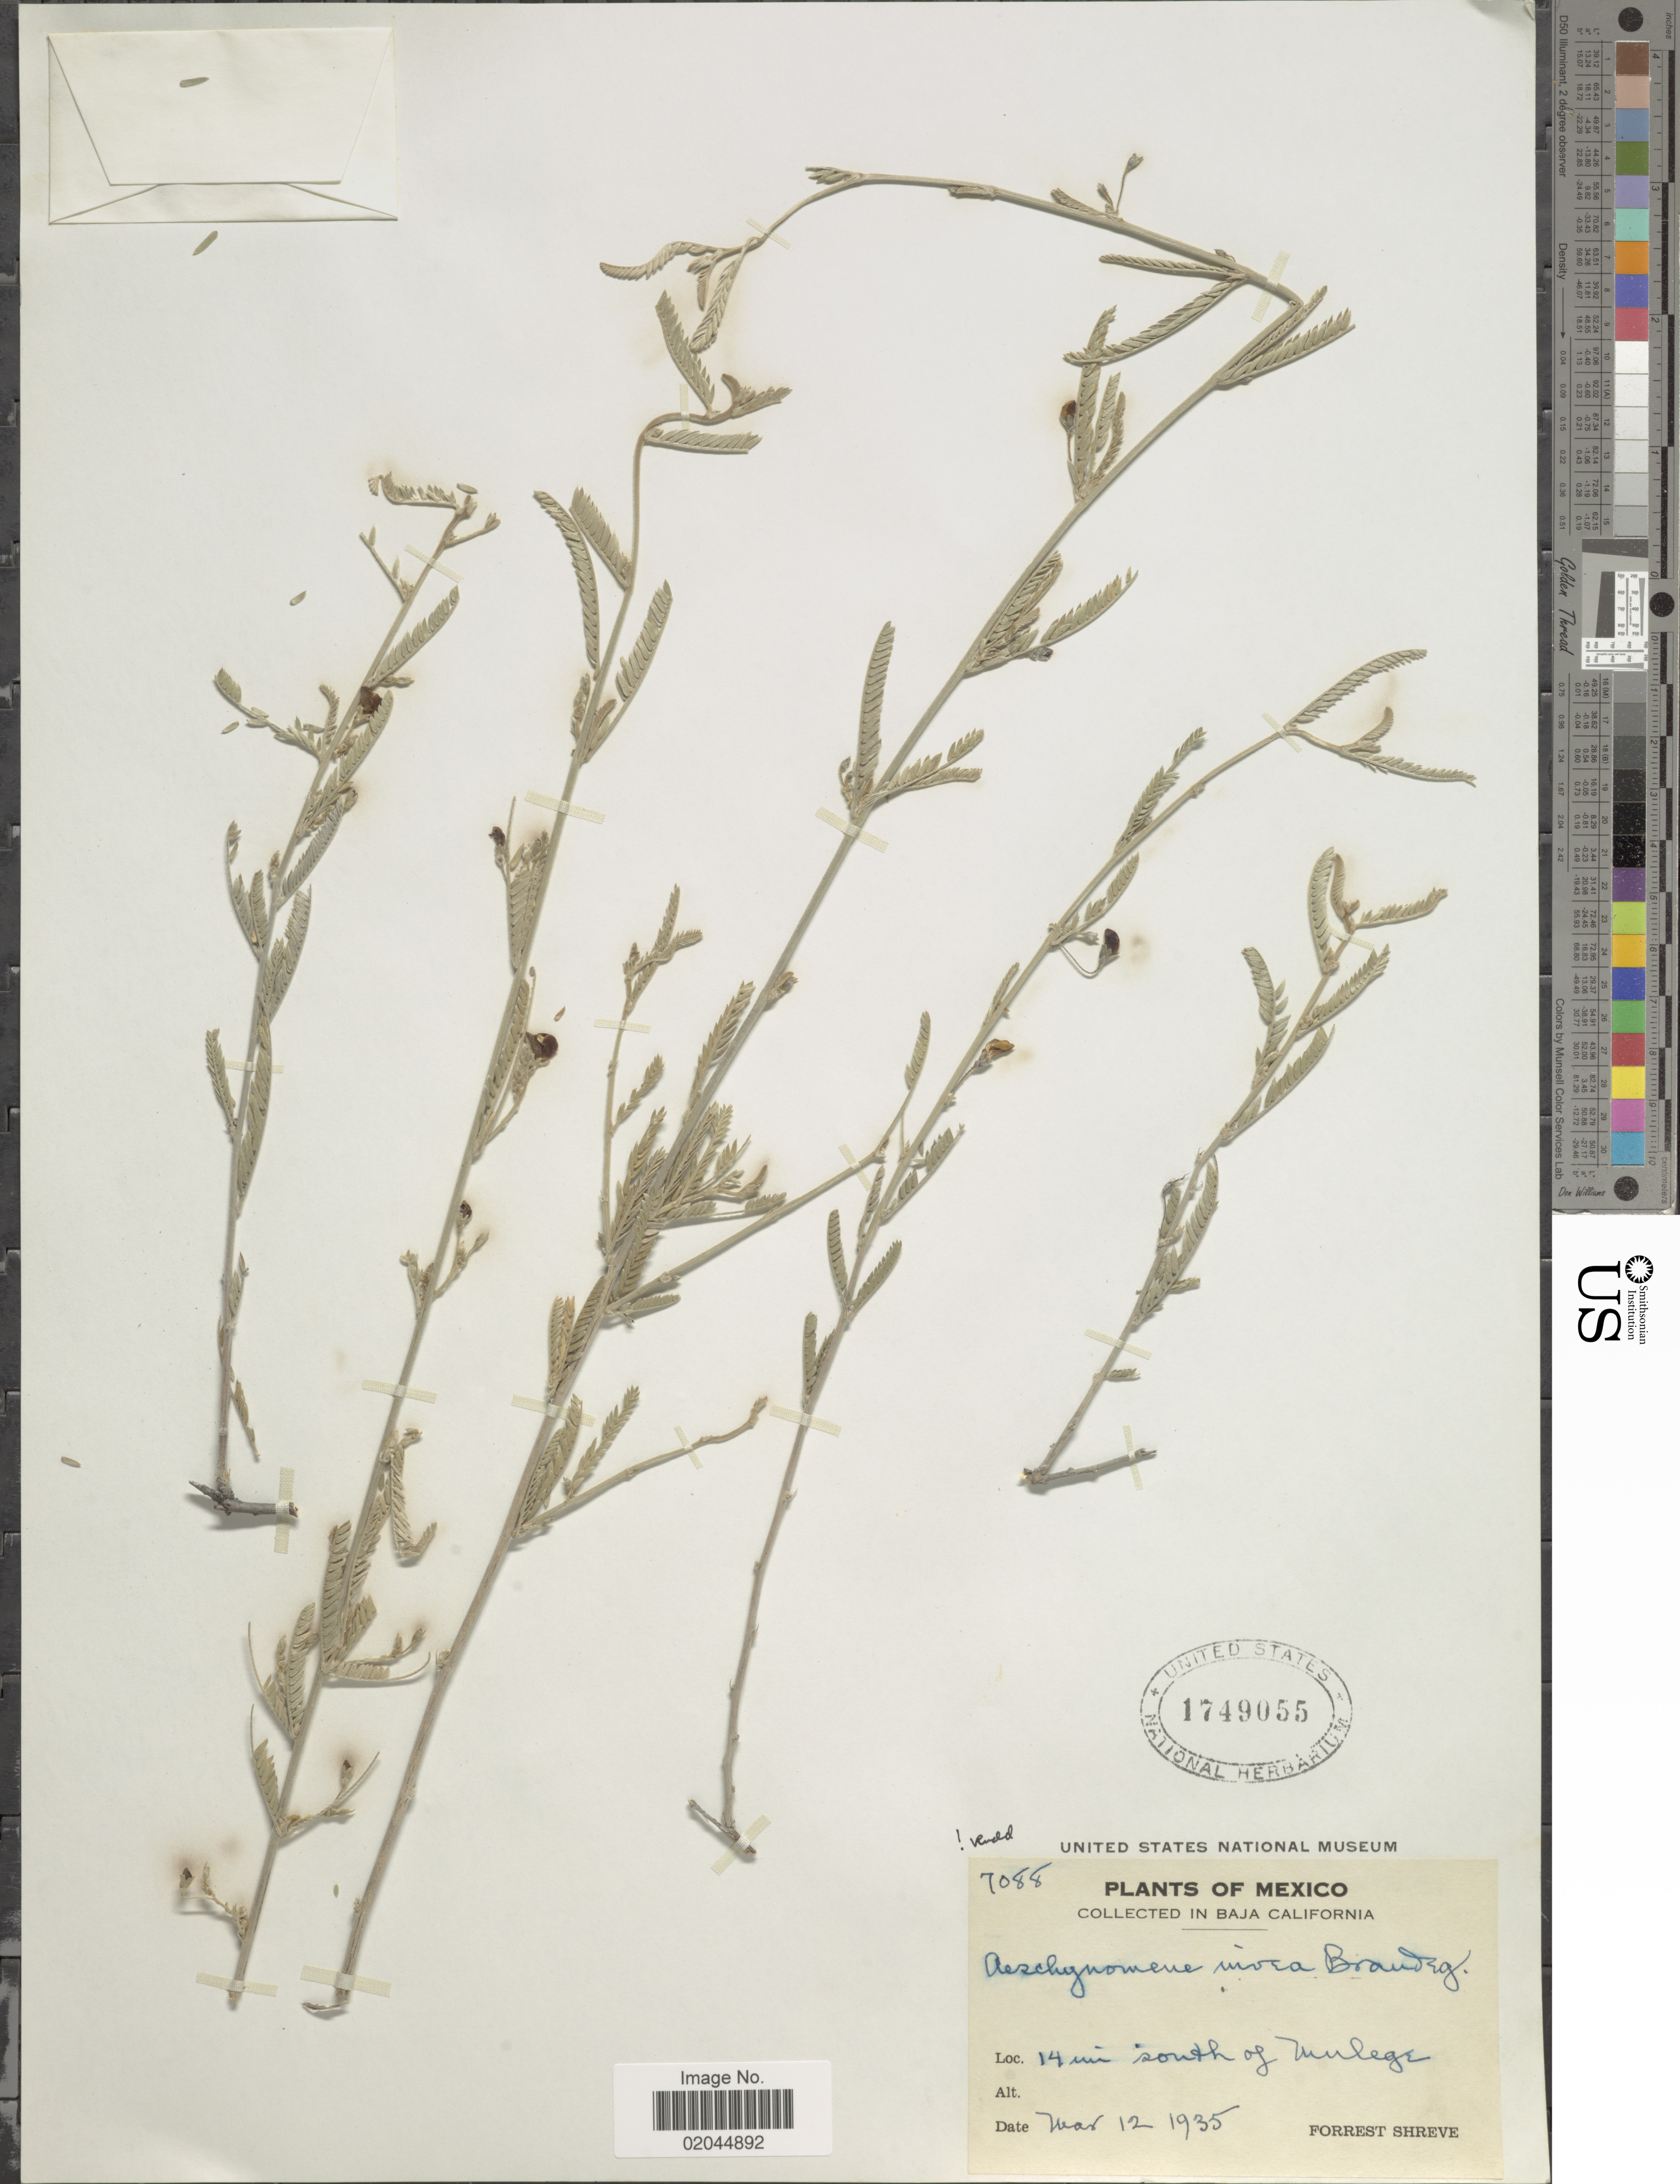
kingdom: Plantae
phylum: Tracheophyta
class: Magnoliopsida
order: Fabales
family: Fabaceae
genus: Aeschynomene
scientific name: Aeschynomene nivea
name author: Brandegee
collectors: F. Shreve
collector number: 7088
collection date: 1935-03-12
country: Mexico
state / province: Baja California Sur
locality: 14 mi. south of Mulegr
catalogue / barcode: US 1749055